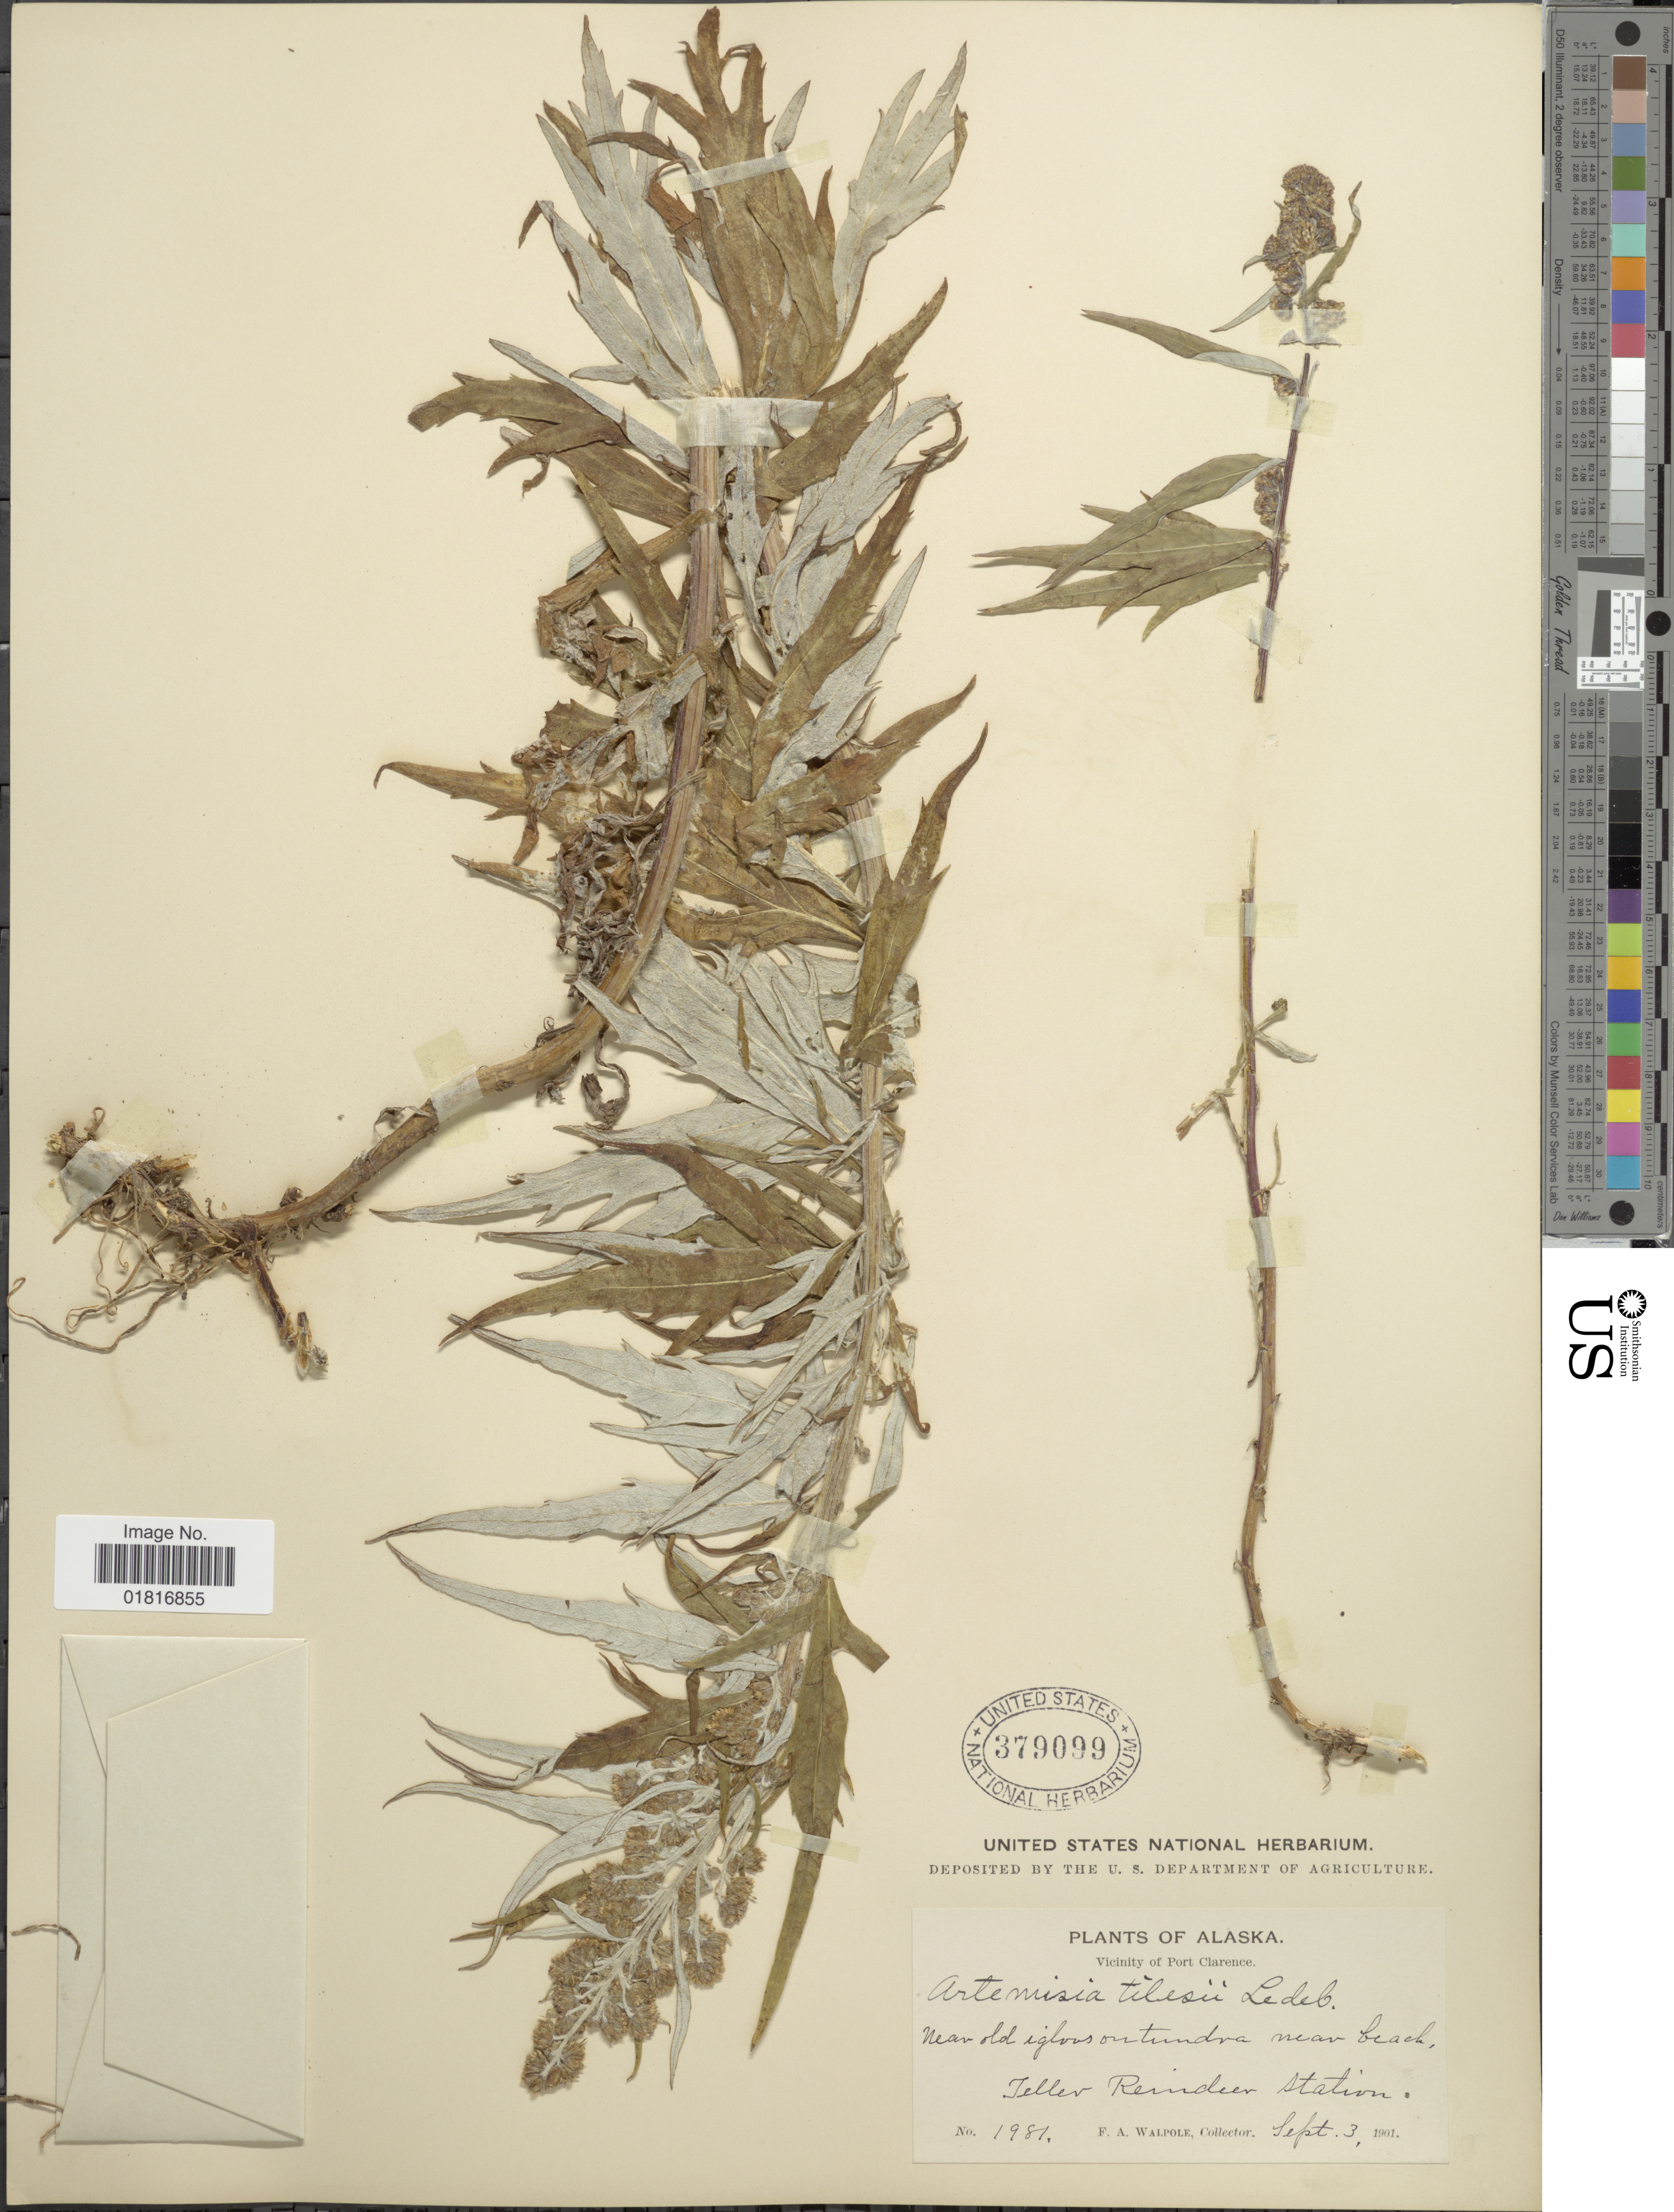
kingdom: Plantae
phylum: Tracheophyta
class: Magnoliopsida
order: Asterales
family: Asteraceae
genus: Artemisia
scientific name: Artemisia tilesii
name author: Ledeb.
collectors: F. Walpole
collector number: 1981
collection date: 1901-09-03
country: United States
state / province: Alaska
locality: Near old iglous on tundra near beach, Teller Reinder Station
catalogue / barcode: US 379099